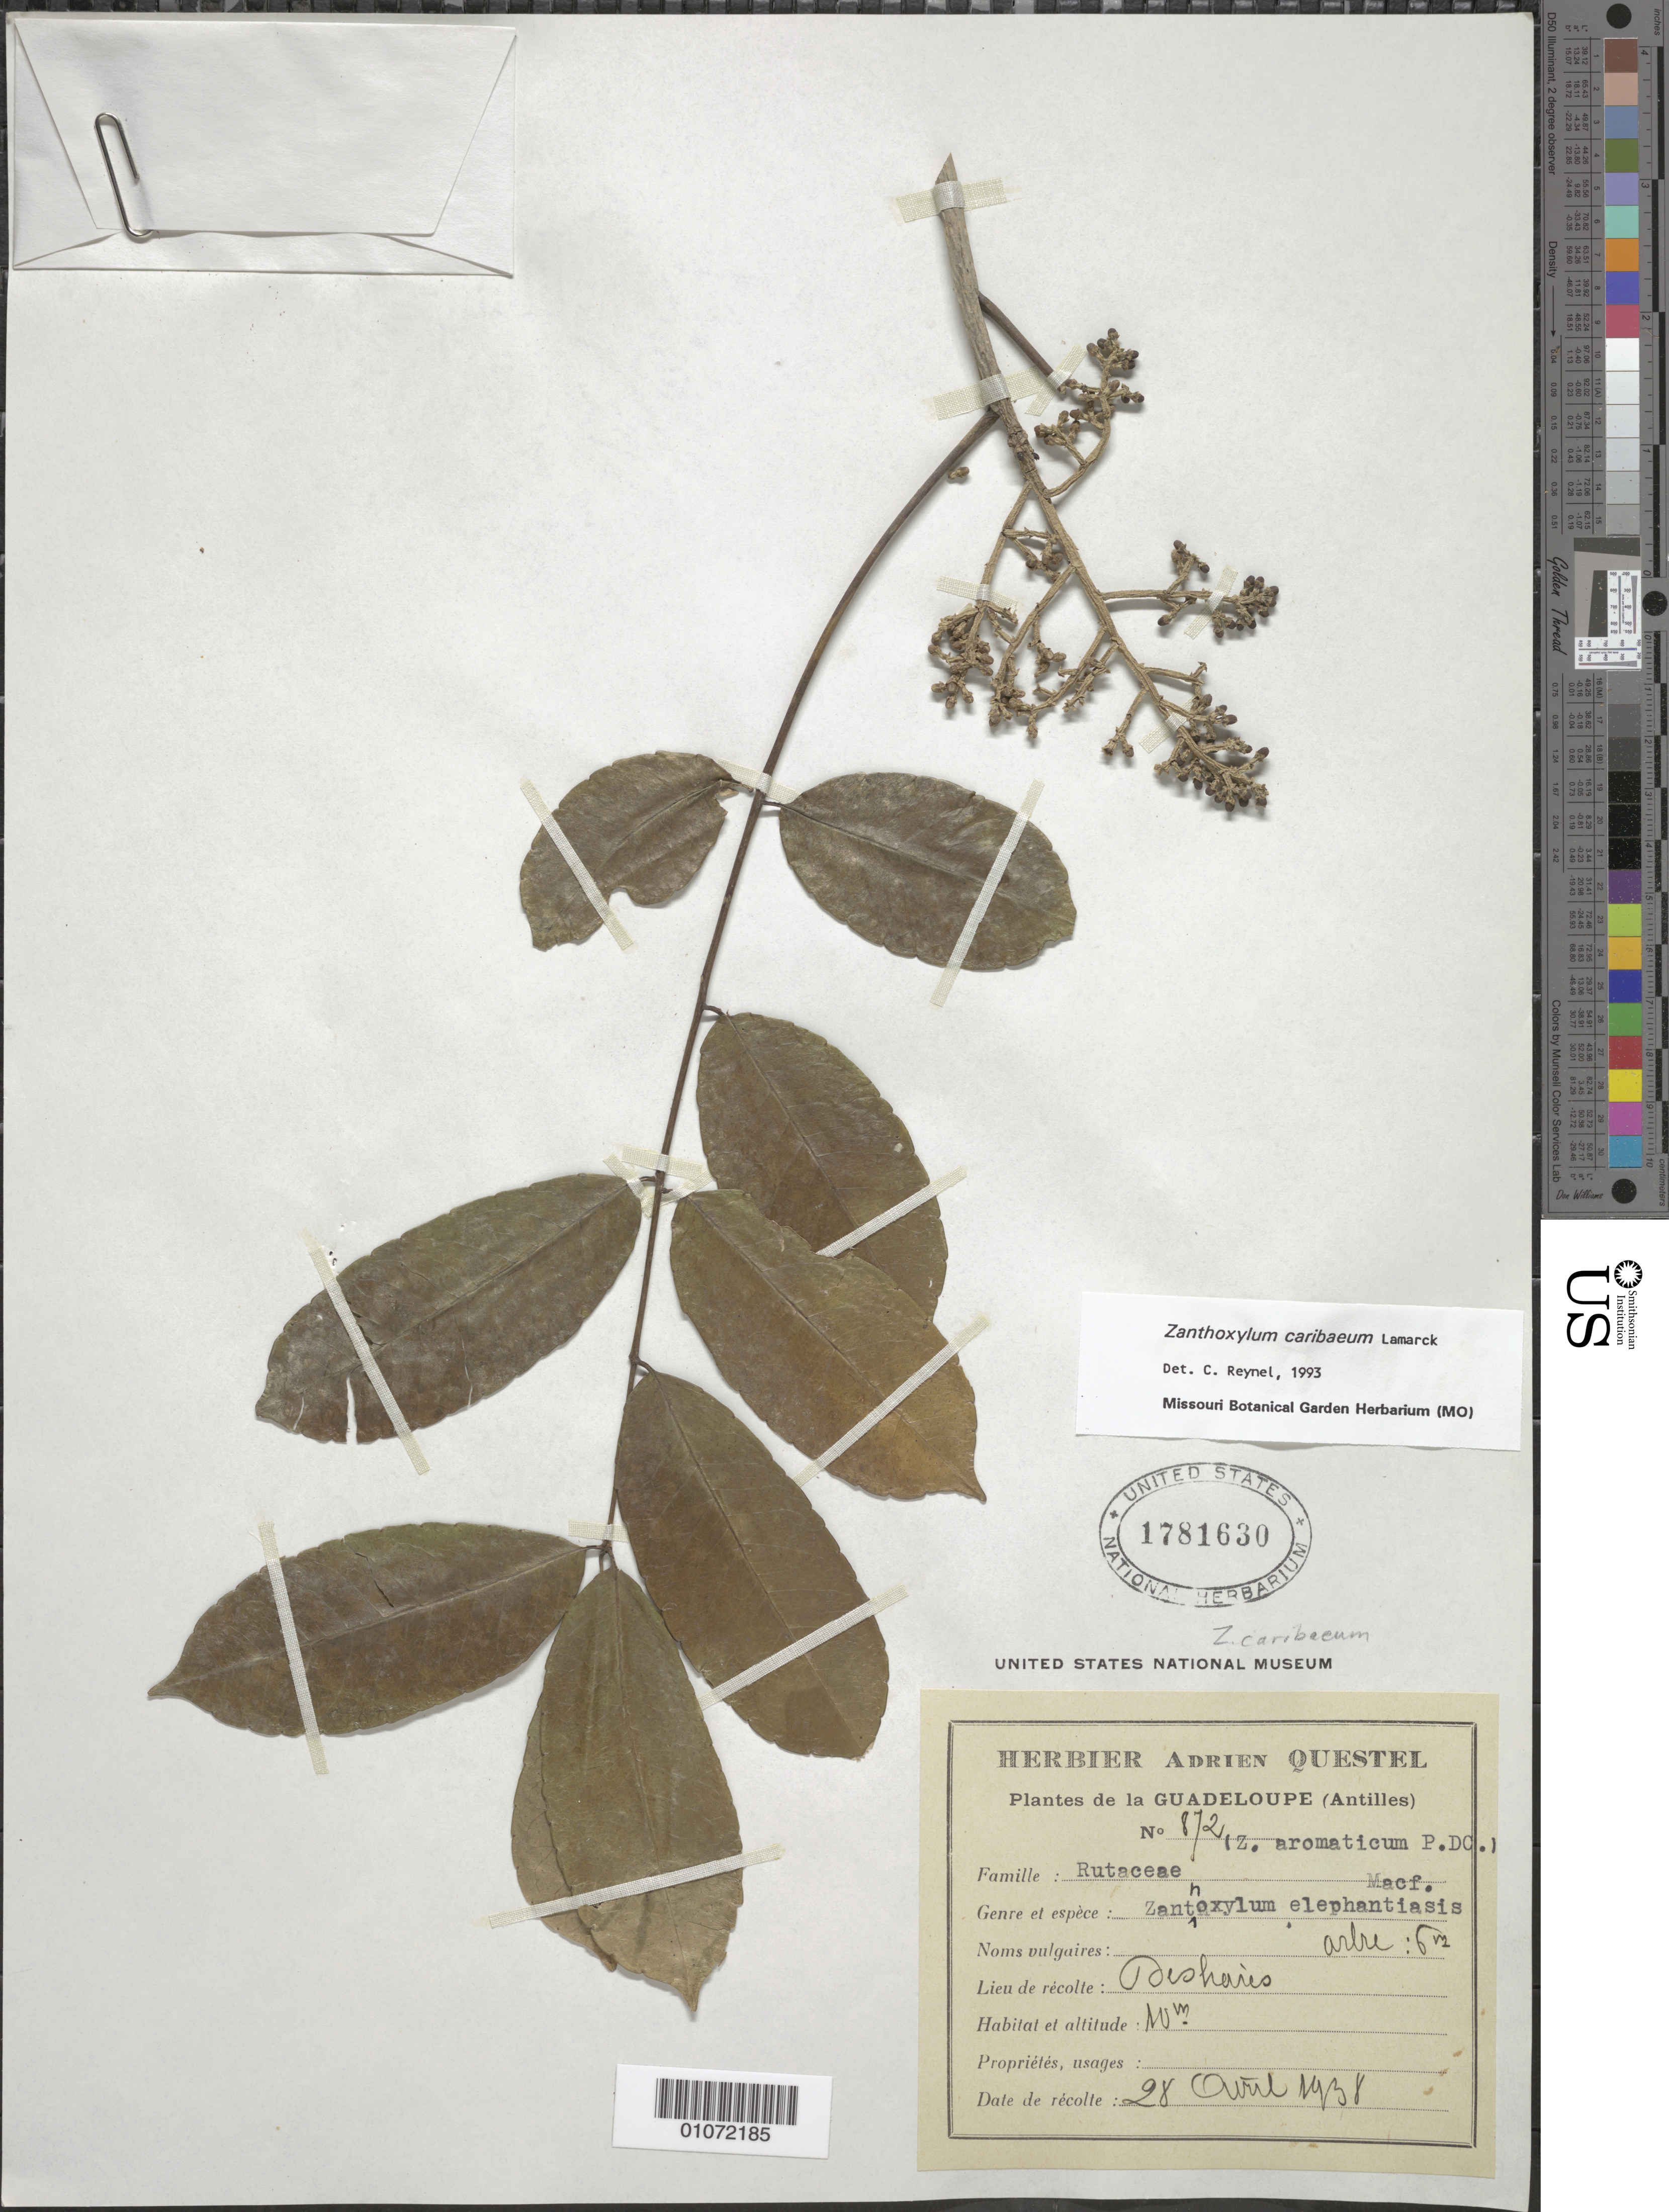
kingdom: Plantae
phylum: Tracheophyta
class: Magnoliopsida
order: Sapindales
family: Rutaceae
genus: Zanthoxylum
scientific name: Zanthoxylum caribaeum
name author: Lam.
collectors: A. Questel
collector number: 872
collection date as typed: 28 Oct 1938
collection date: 1938-10-28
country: Guadeloupe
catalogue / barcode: US 1781630